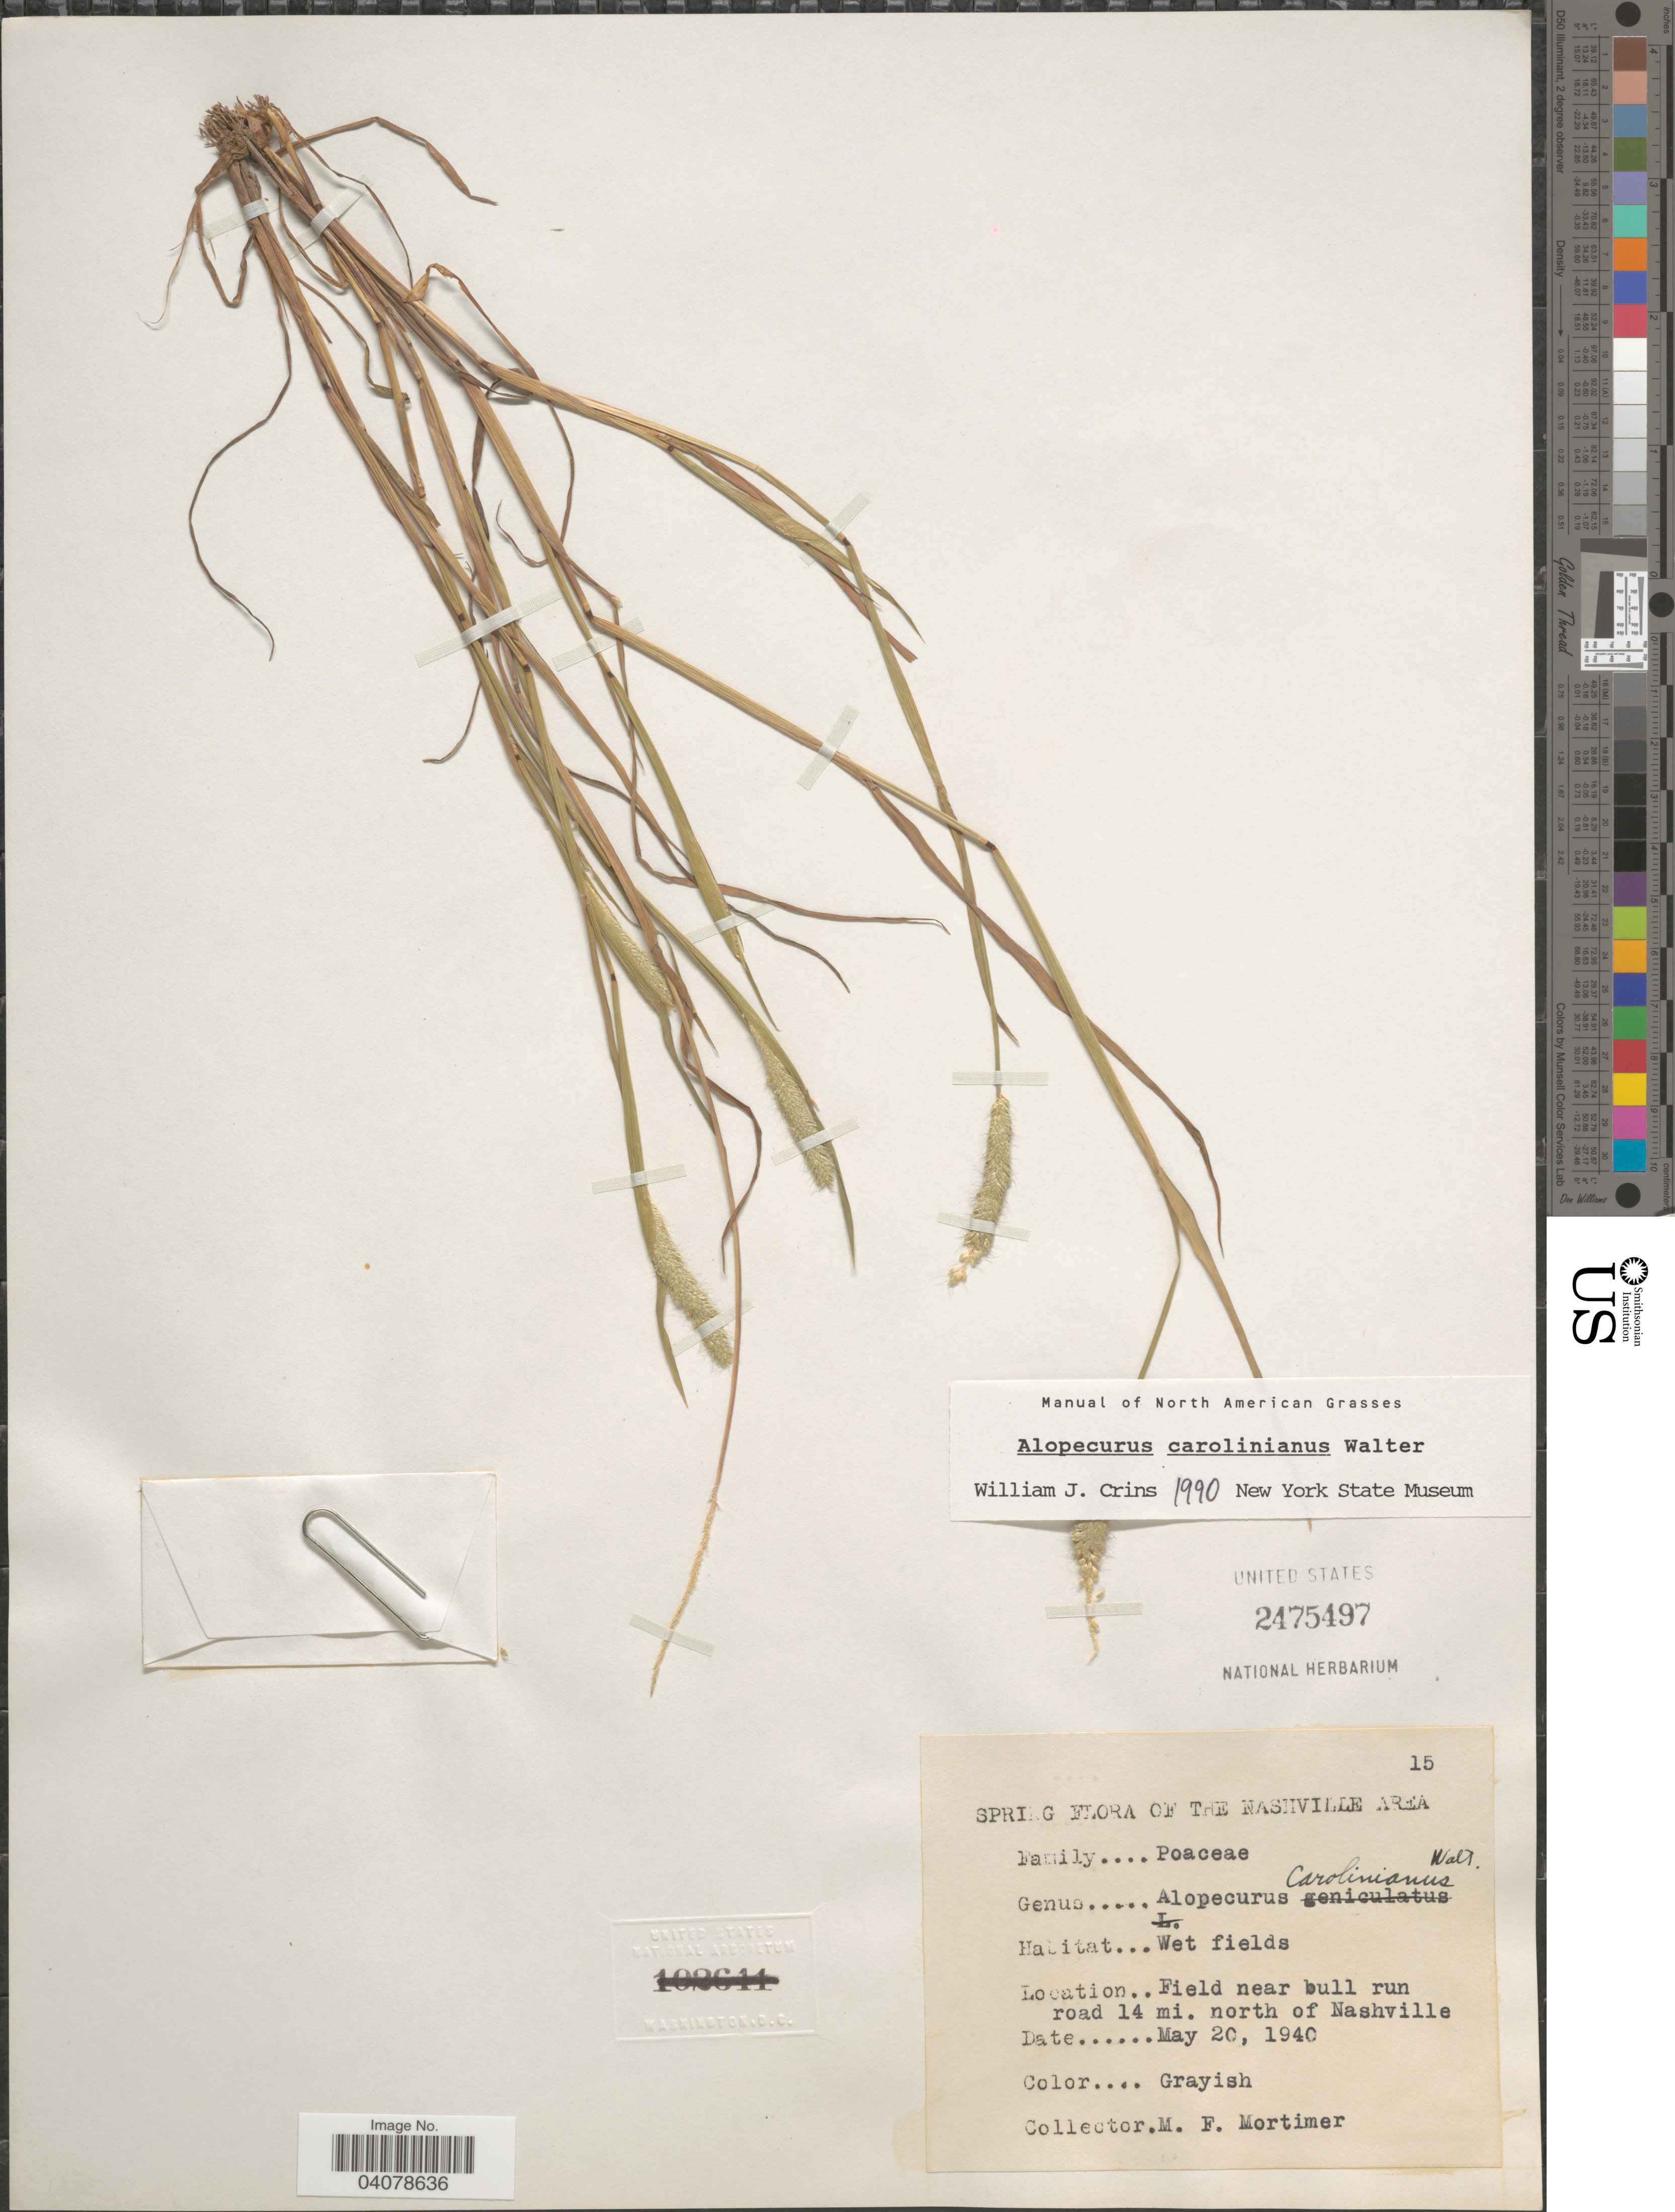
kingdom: Plantae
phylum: Tracheophyta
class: Liliopsida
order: Poales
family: Poaceae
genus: Alopecurus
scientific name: Alopecurus carolinianus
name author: Walter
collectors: M. Mortimer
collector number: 15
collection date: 1940-05-20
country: United States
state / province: Tennessee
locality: Spring of the Nashville Area. Field near bull run road 14 mi. north Nashville.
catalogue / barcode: US 2475497